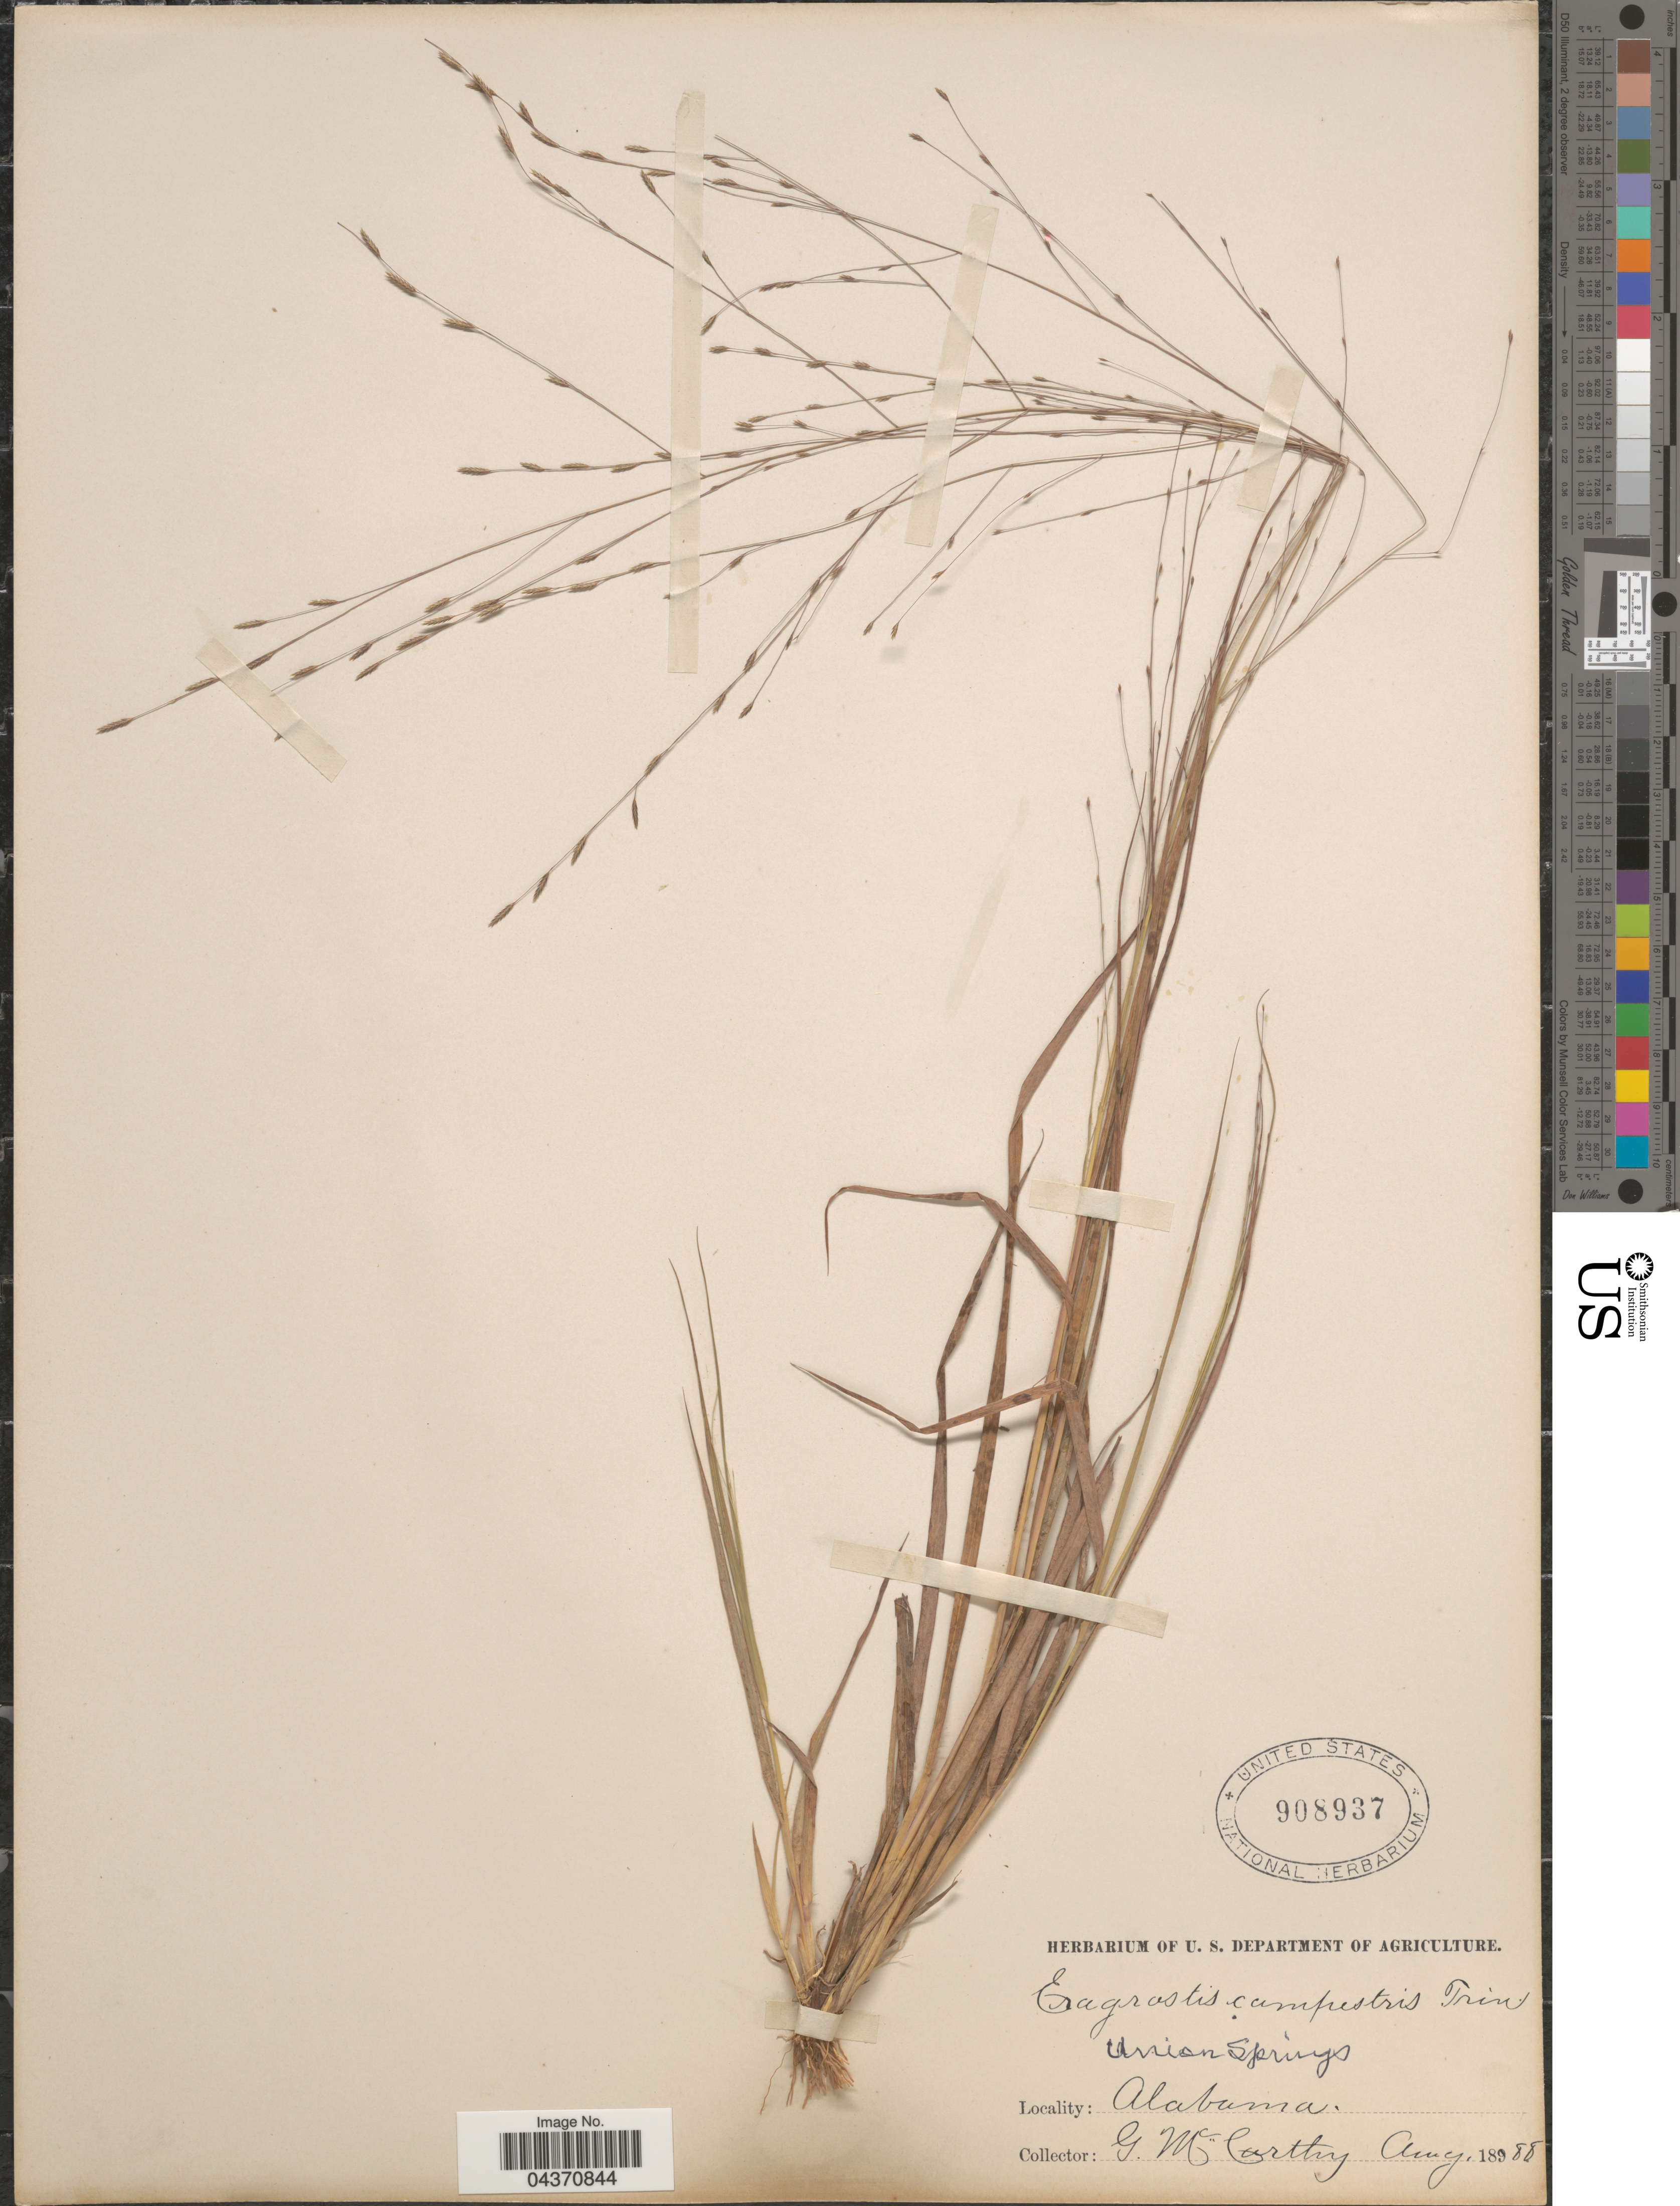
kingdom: Plantae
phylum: Tracheophyta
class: Liliopsida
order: Poales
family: Poaceae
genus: Eragrostis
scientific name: Eragrostis refracta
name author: (Muhl.) Scribn.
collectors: G. McCarthy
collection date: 1888-08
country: United States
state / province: Alabama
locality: Union Springs.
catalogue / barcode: US 908937